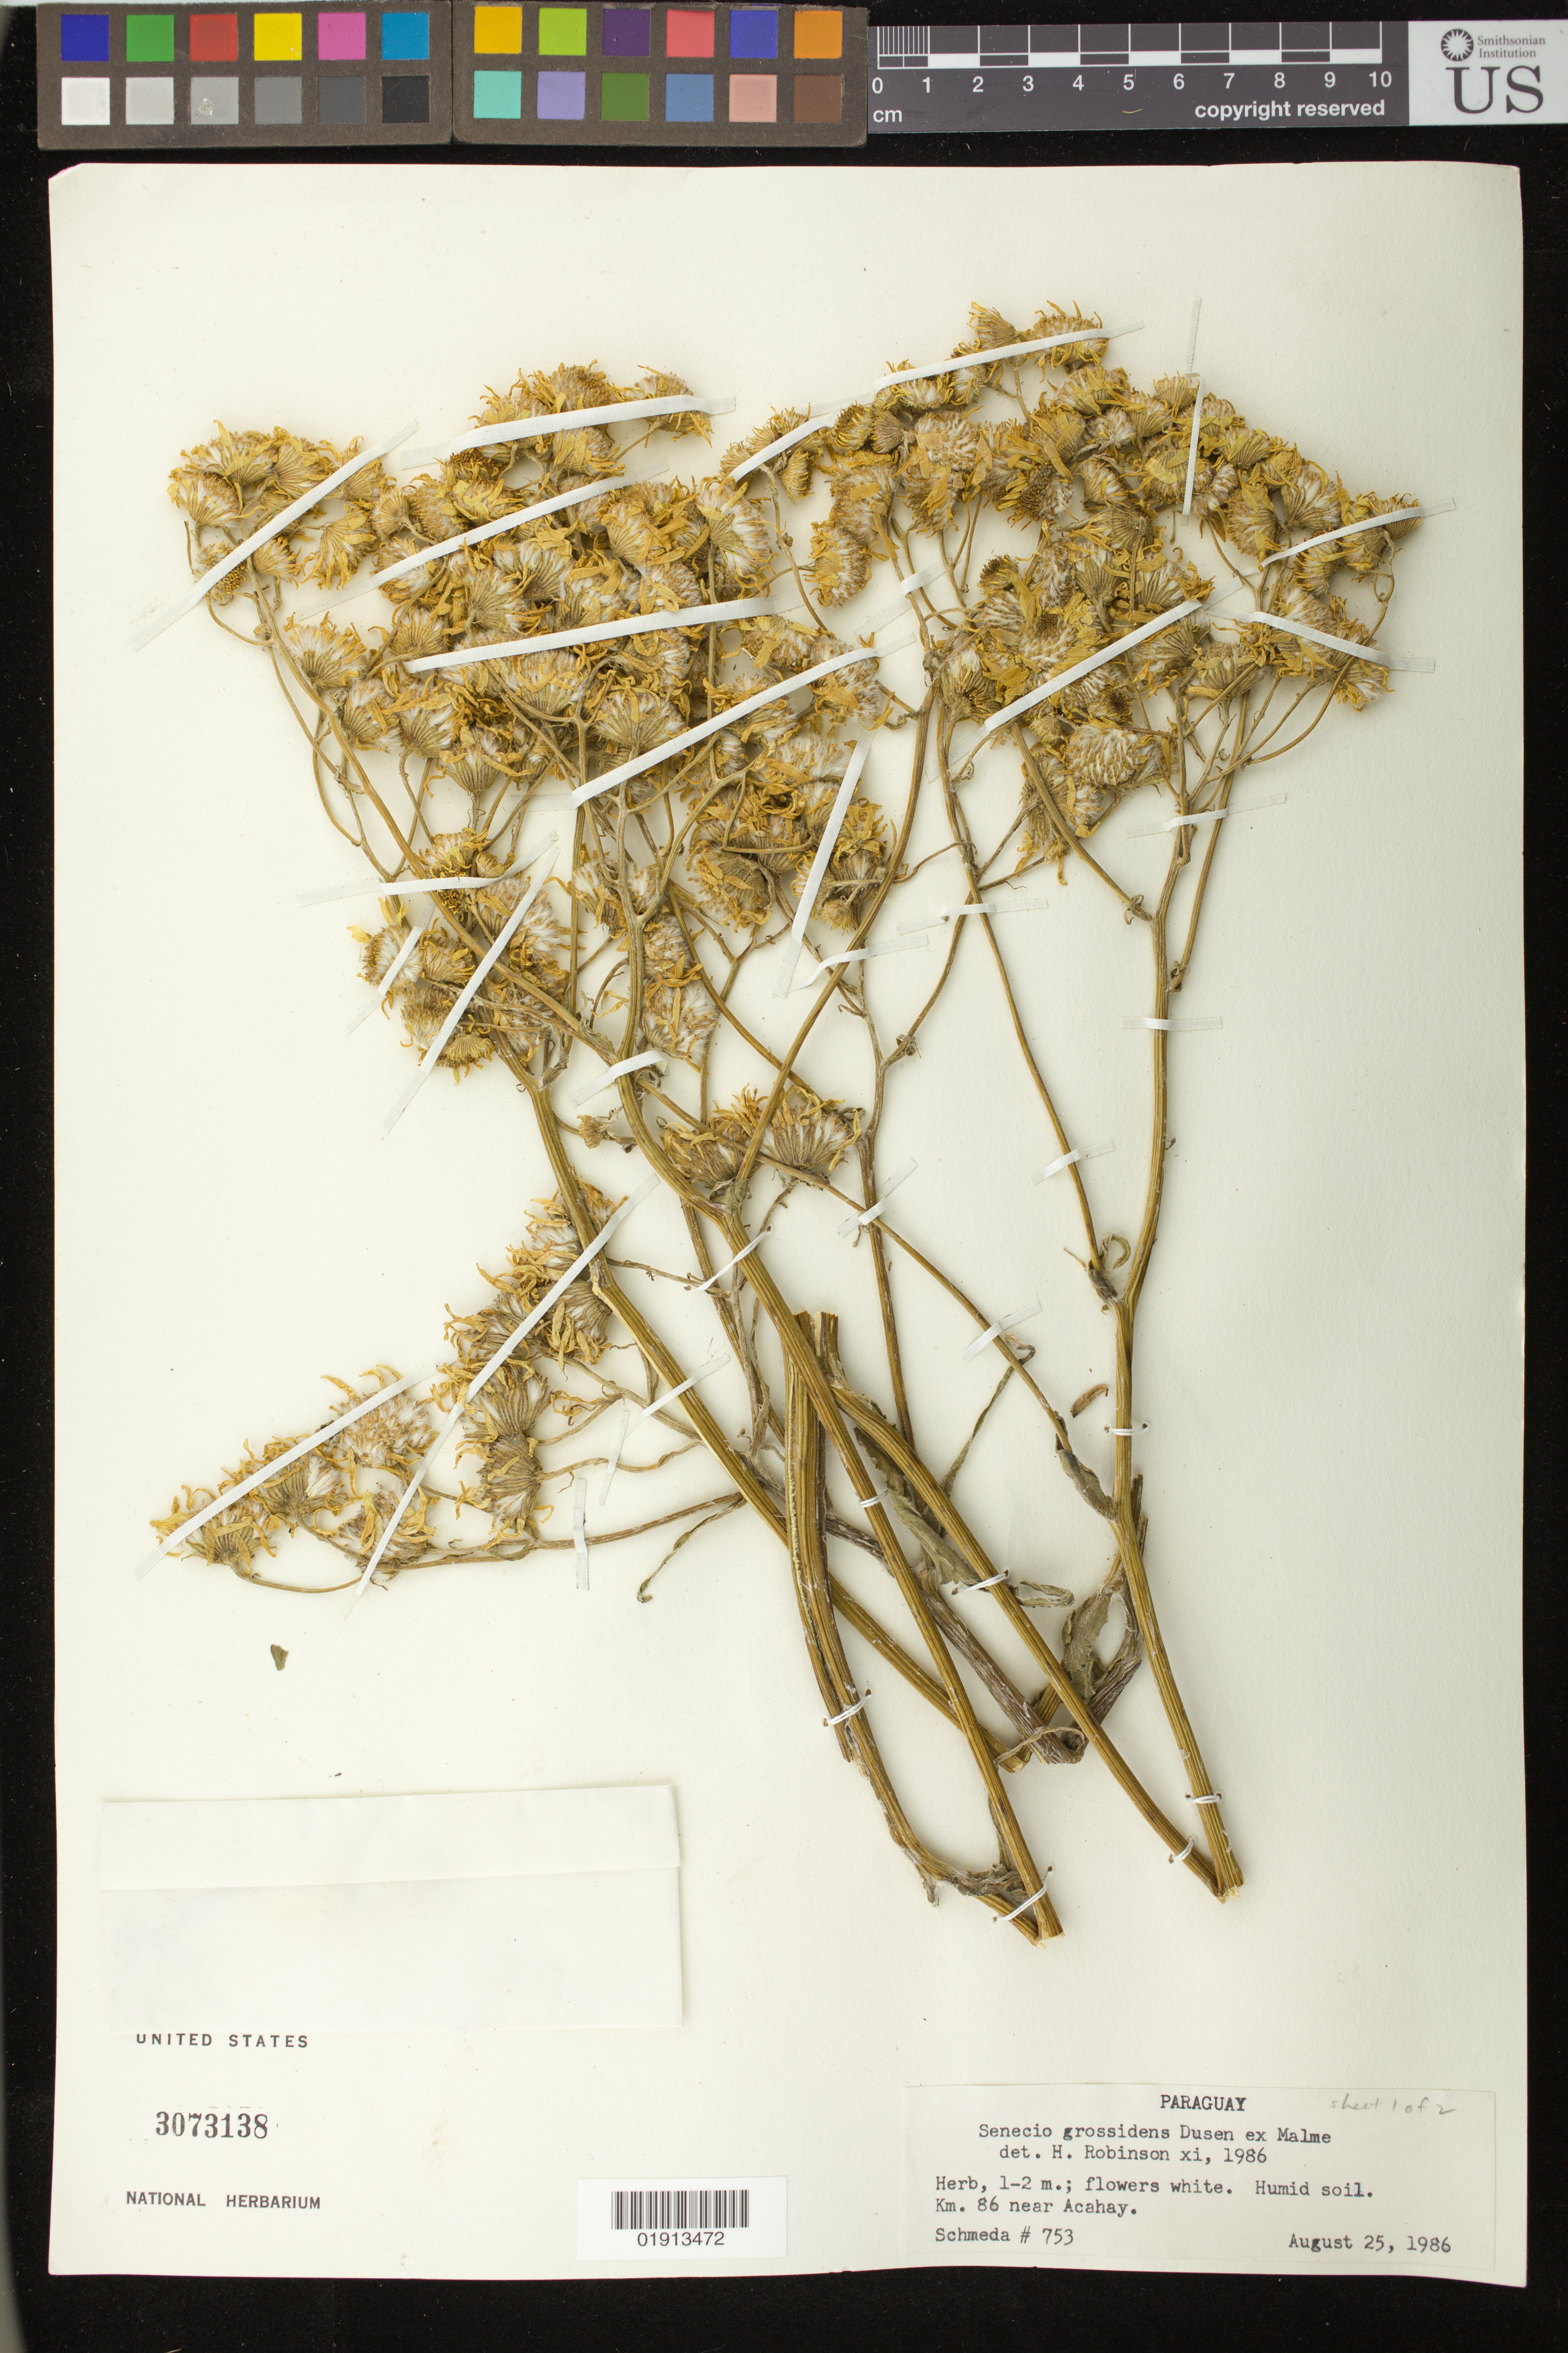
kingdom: Plantae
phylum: Tracheophyta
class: Magnoliopsida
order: Asterales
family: Asteraceae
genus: Senecio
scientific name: Senecio grossidens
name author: Dusén ex Malme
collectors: G. Schmeda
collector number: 753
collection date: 1986-08-25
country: Paraguay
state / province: Paraguarí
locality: Km 86 near Acahay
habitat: Humid soil.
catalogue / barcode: US 3073138